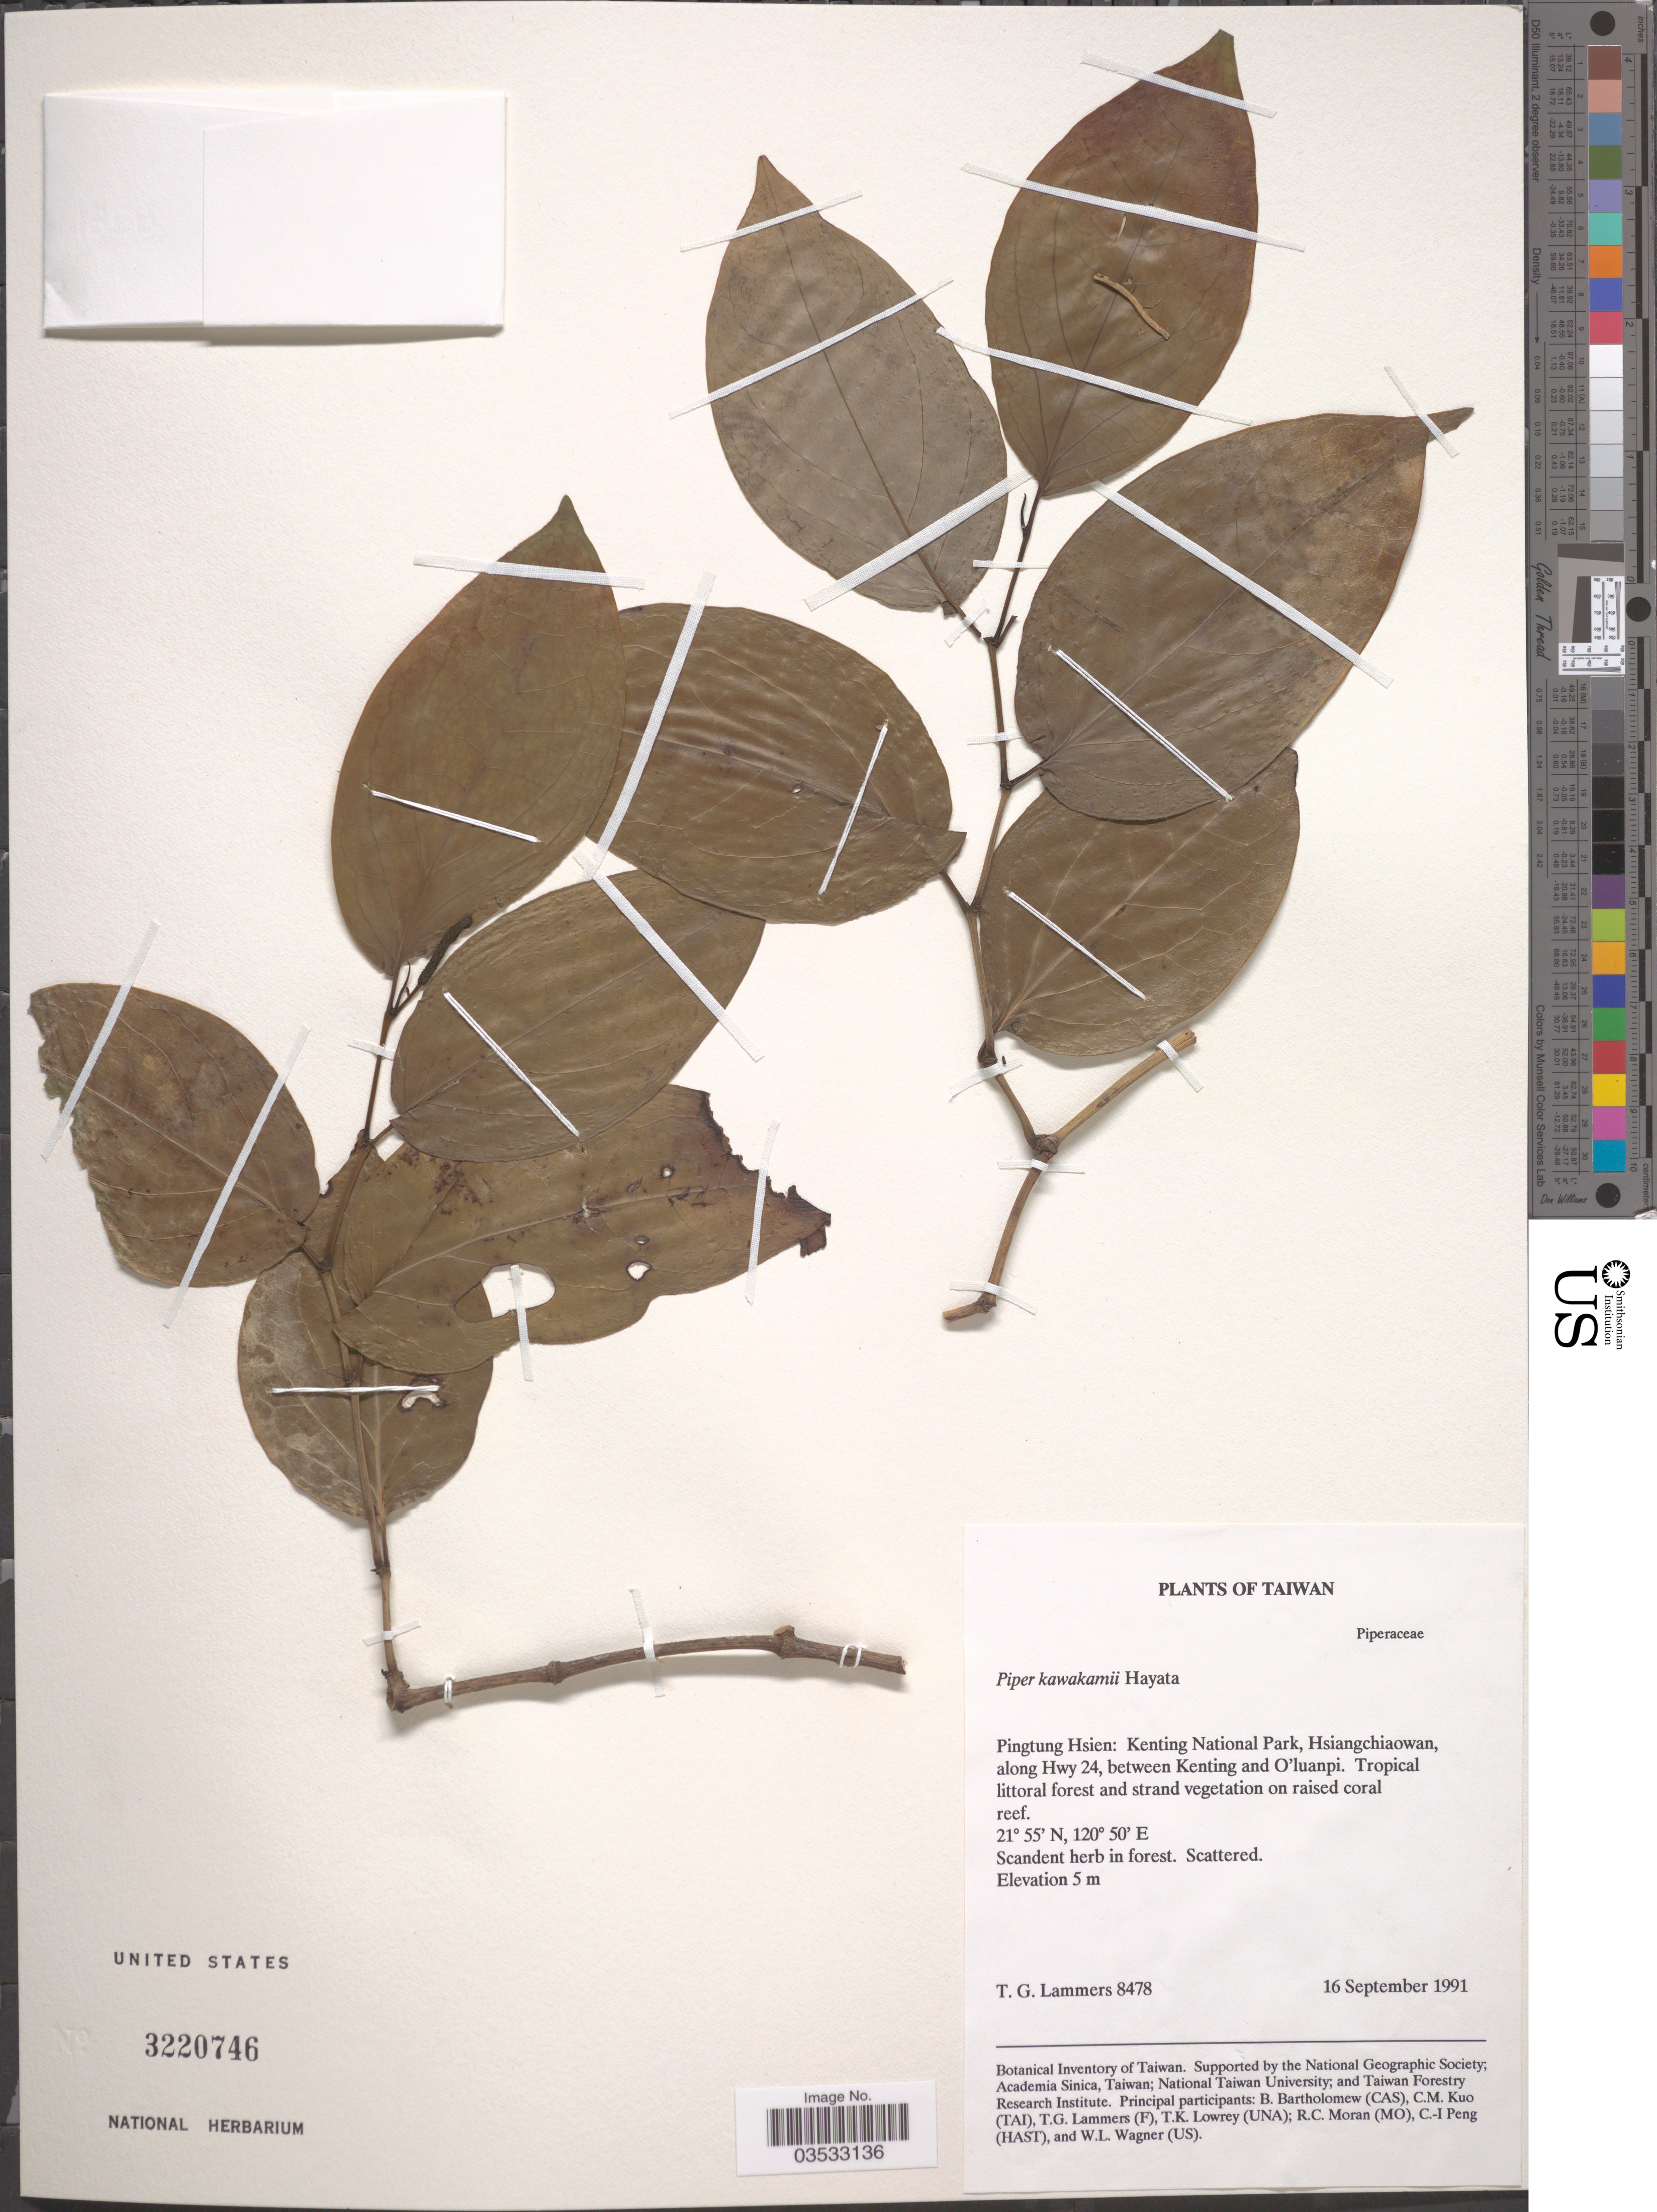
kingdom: Plantae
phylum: Tracheophyta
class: Magnoliopsida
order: Piperales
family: Piperaceae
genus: Piper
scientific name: Piper kawakamii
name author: Hayata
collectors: T. Lammers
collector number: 8478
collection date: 1991-09-16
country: Taiwan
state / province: Pingtung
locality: Pingtung Hsien: Kenting National Park, Hsiangchiaowan, along Hwy 24, between Kenting and O'luanpi.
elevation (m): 5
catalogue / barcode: US 3220746